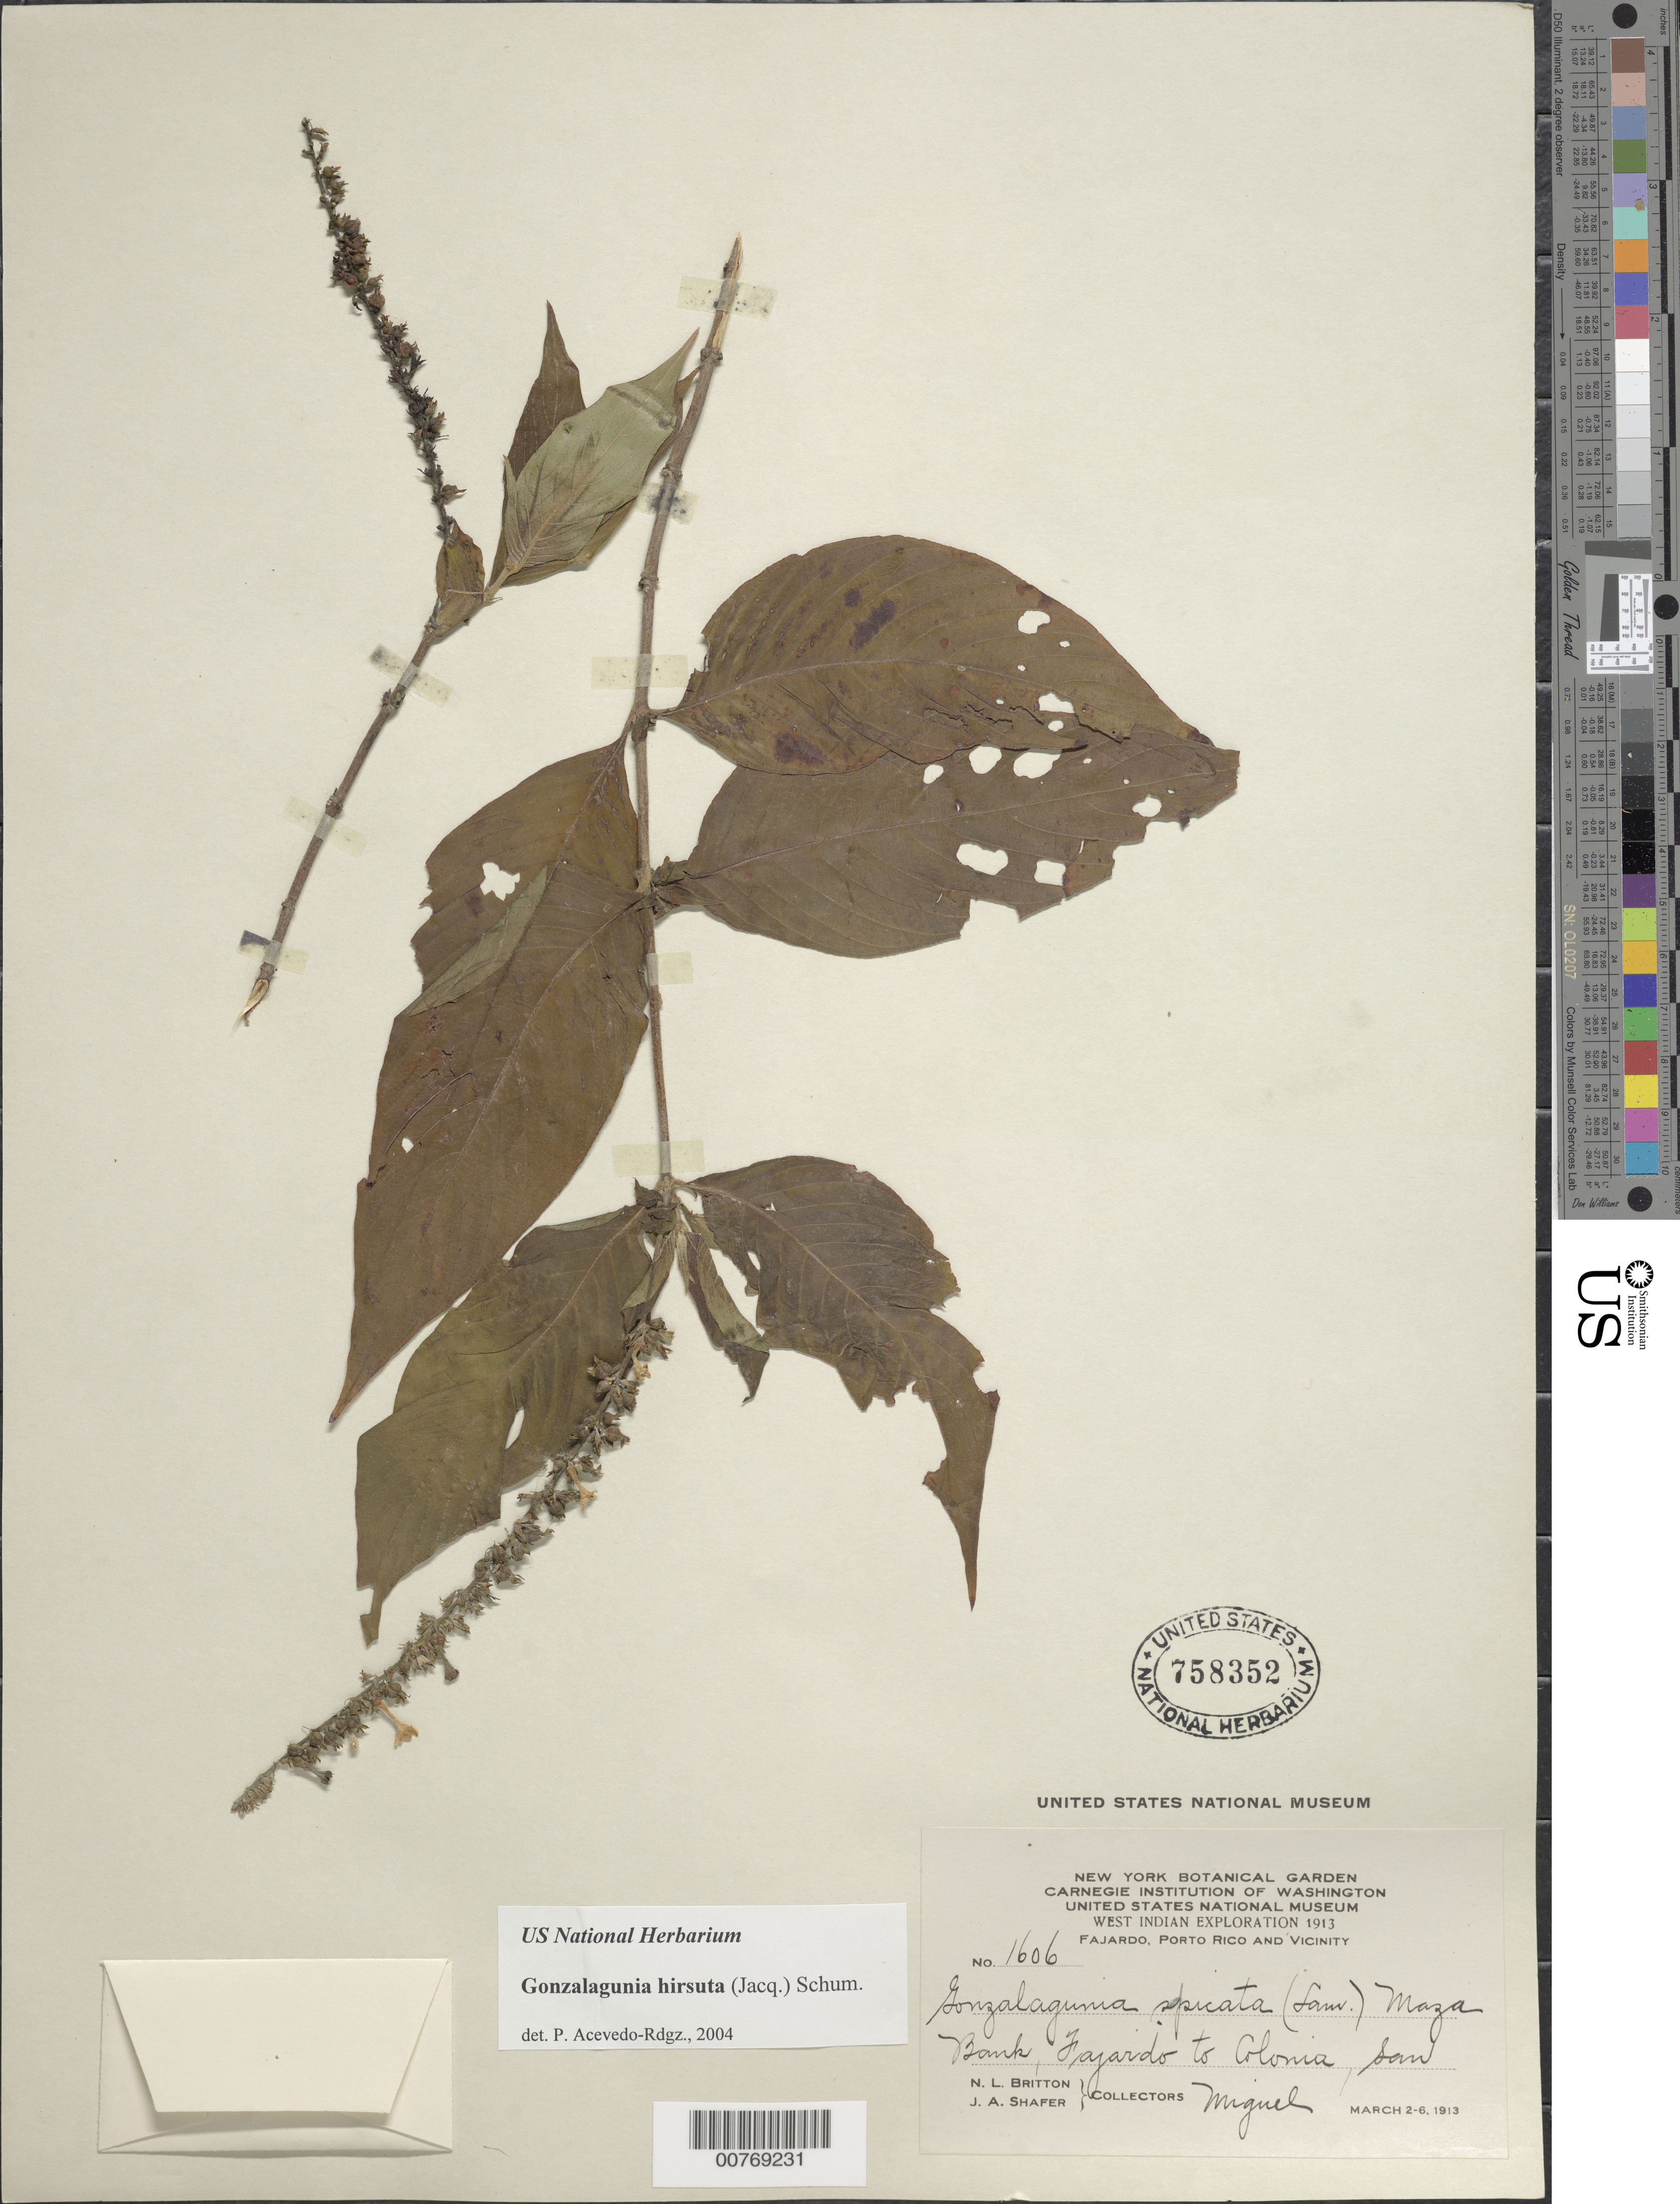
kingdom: Plantae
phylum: Tracheophyta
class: Magnoliopsida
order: Gentianales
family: Rubiaceae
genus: Gonzalagunia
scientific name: Gonzalagunia hirsuta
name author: (Jacq.) K. Schum.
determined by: Acevedo-Rodríguez, P., (BOT), Smithsonian Institution - National Museum of Natural History (UNITED STATES)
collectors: N. Britton & J. A. Shafer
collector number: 1606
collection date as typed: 02 Mar 1913 to 06 Mar 1913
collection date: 1913-03-02/1913-03-06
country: Puerto Rico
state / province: Fajardo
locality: Fajardo to Colonia San Miguel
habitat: Bank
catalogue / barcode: US 758352